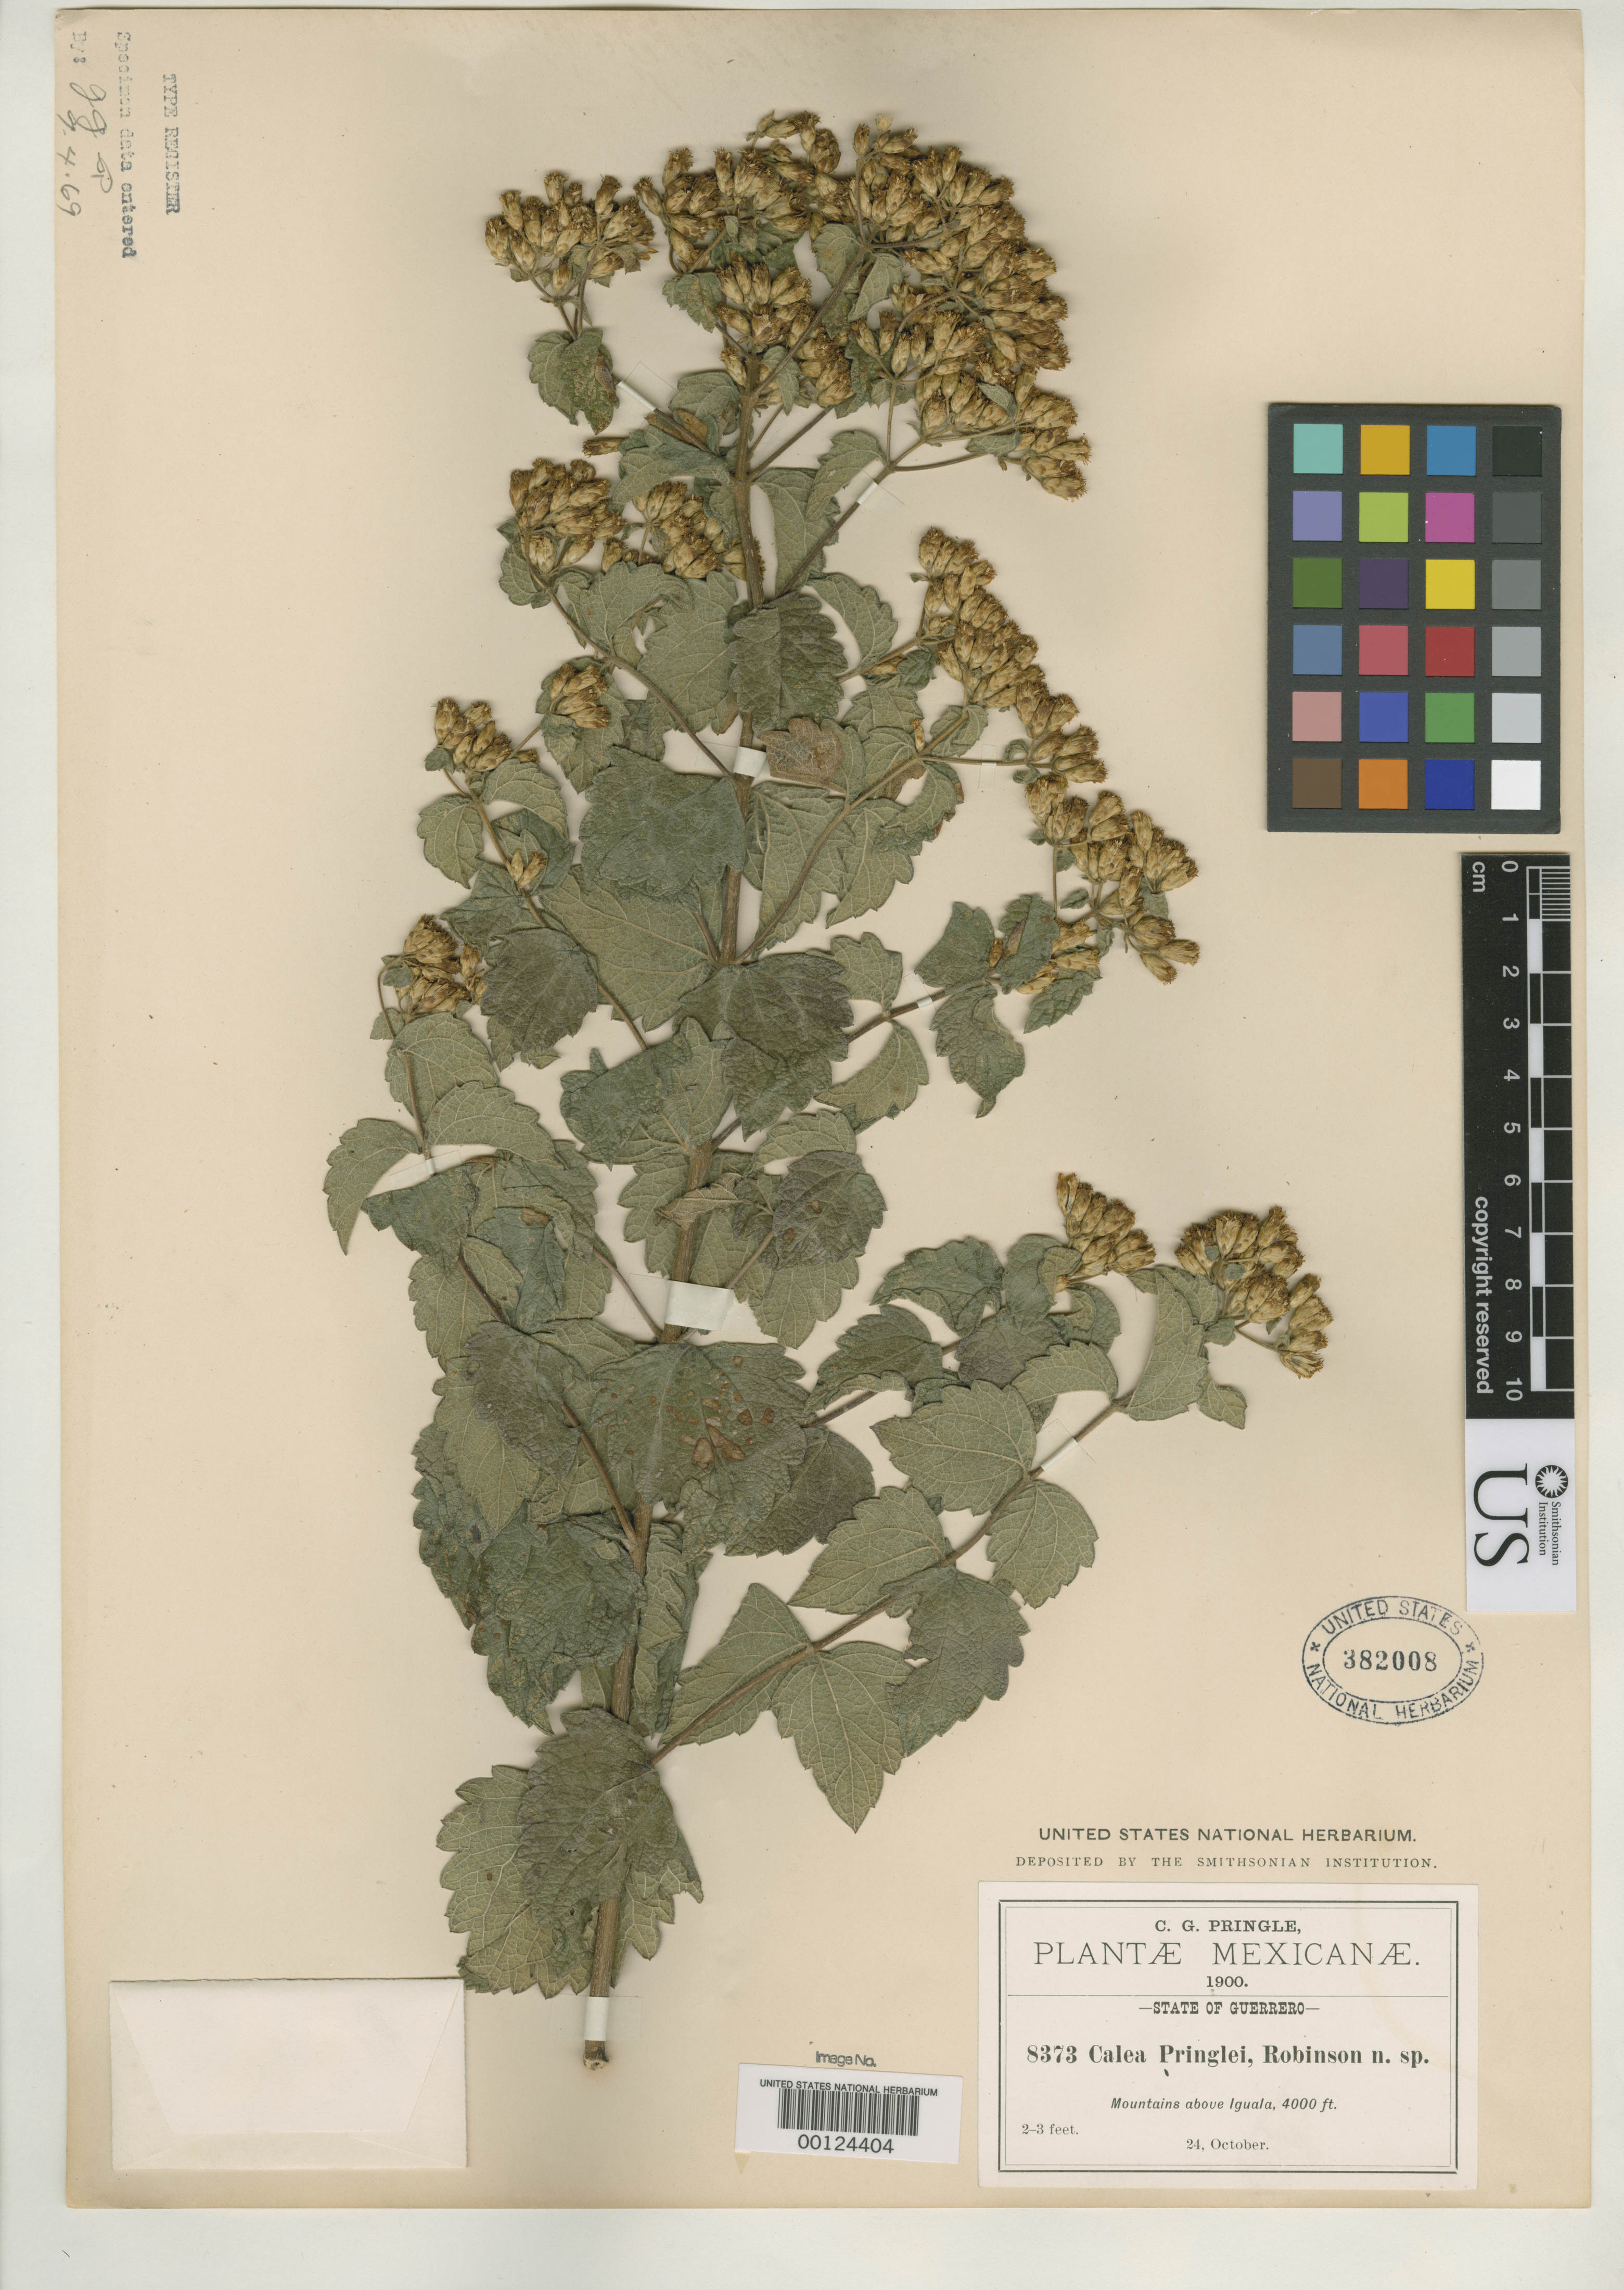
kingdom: Plantae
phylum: Tracheophyta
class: Magnoliopsida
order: Asterales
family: Asteraceae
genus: Calea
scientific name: Calea pringlei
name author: B.L. Rob.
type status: Isotype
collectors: C. G. Pringle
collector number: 8373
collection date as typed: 24 Oct 1900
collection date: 1900-10-24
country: Mexico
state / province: Guerrero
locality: Mountains above Iguala.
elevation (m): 1230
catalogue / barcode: US 382008